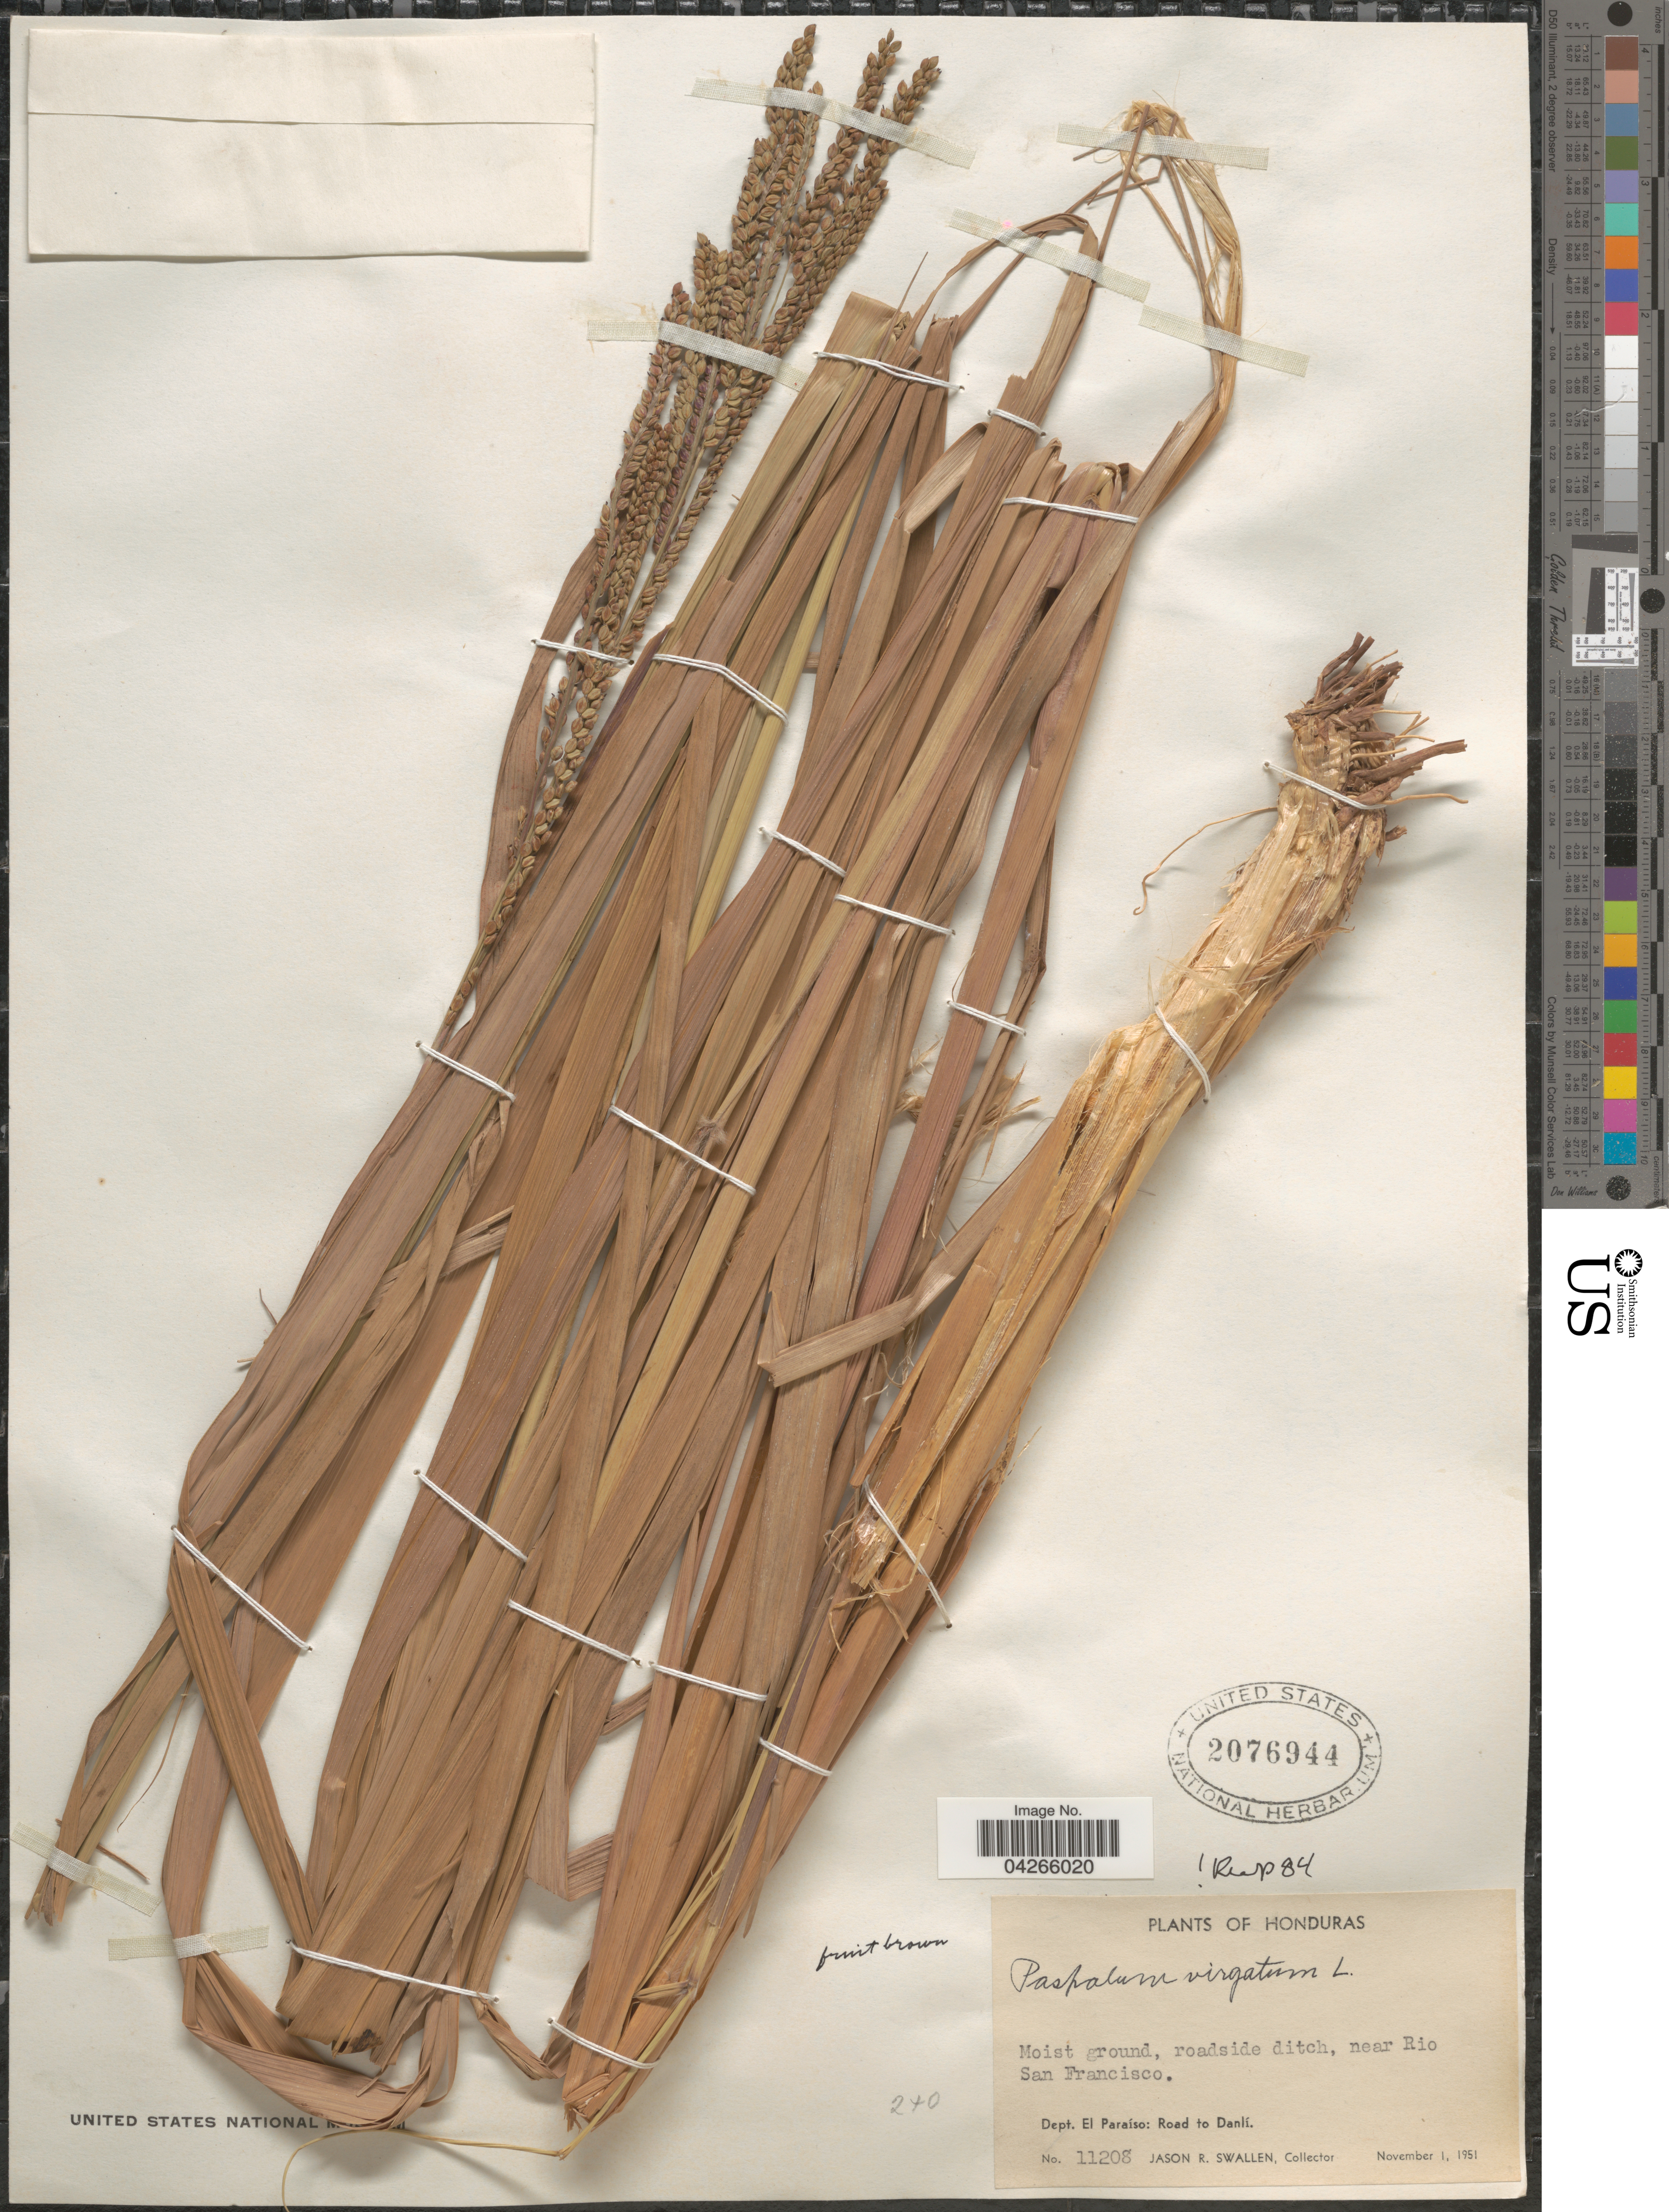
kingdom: Plantae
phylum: Tracheophyta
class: Liliopsida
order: Poales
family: Poaceae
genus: Paspalum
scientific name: Paspalum virgatum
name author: L.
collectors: J. R. Swallen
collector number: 11208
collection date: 1951-11-01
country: Honduras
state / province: El Paraiso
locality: Roadside ditch, near Rio San Francisco. Dept. El Paraíso: Road to Danlí.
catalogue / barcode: US 2076944